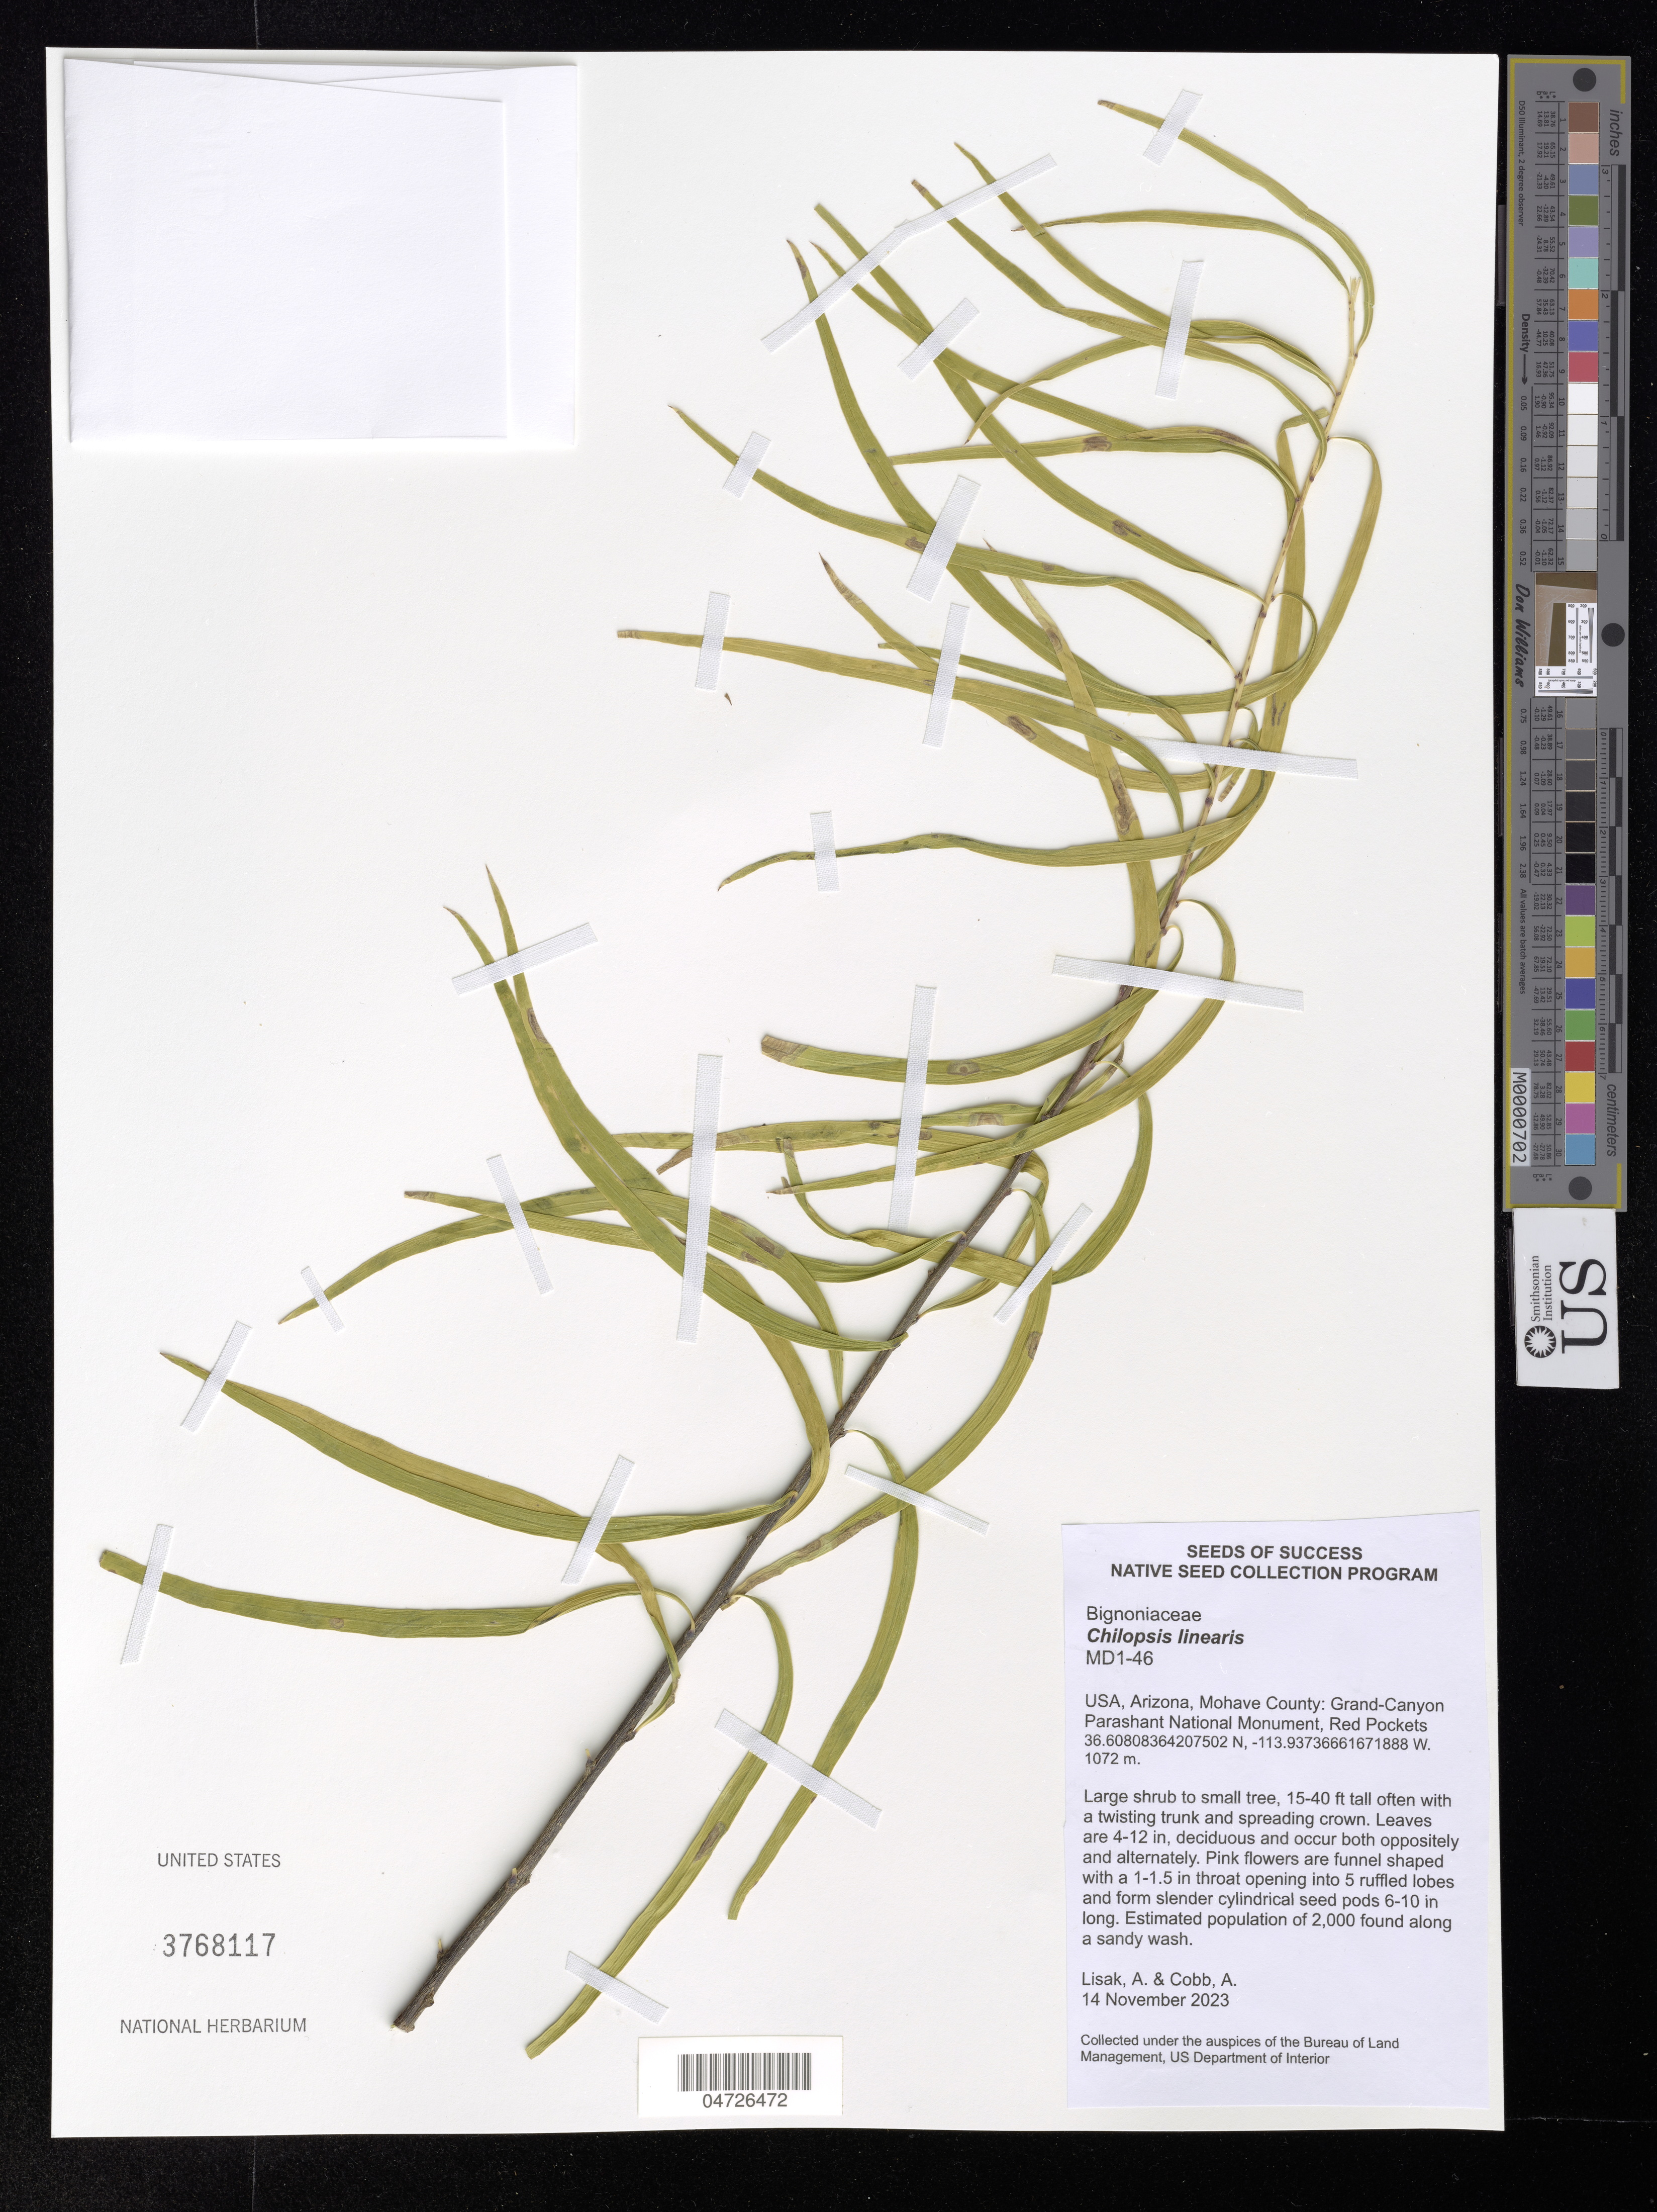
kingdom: Plantae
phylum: Tracheophyta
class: Magnoliopsida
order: Lamiales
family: Bignoniaceae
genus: Chilopsis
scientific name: Chilopsis linearis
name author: (Cav.) Sweet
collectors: A. Lisak & A. Cobb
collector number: MD1-46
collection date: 2023-11-14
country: United States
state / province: Arizona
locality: Mohave County: Grand-Canyon Parashant National Monument, Red Pockets.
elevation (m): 1072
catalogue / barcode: US 3768117